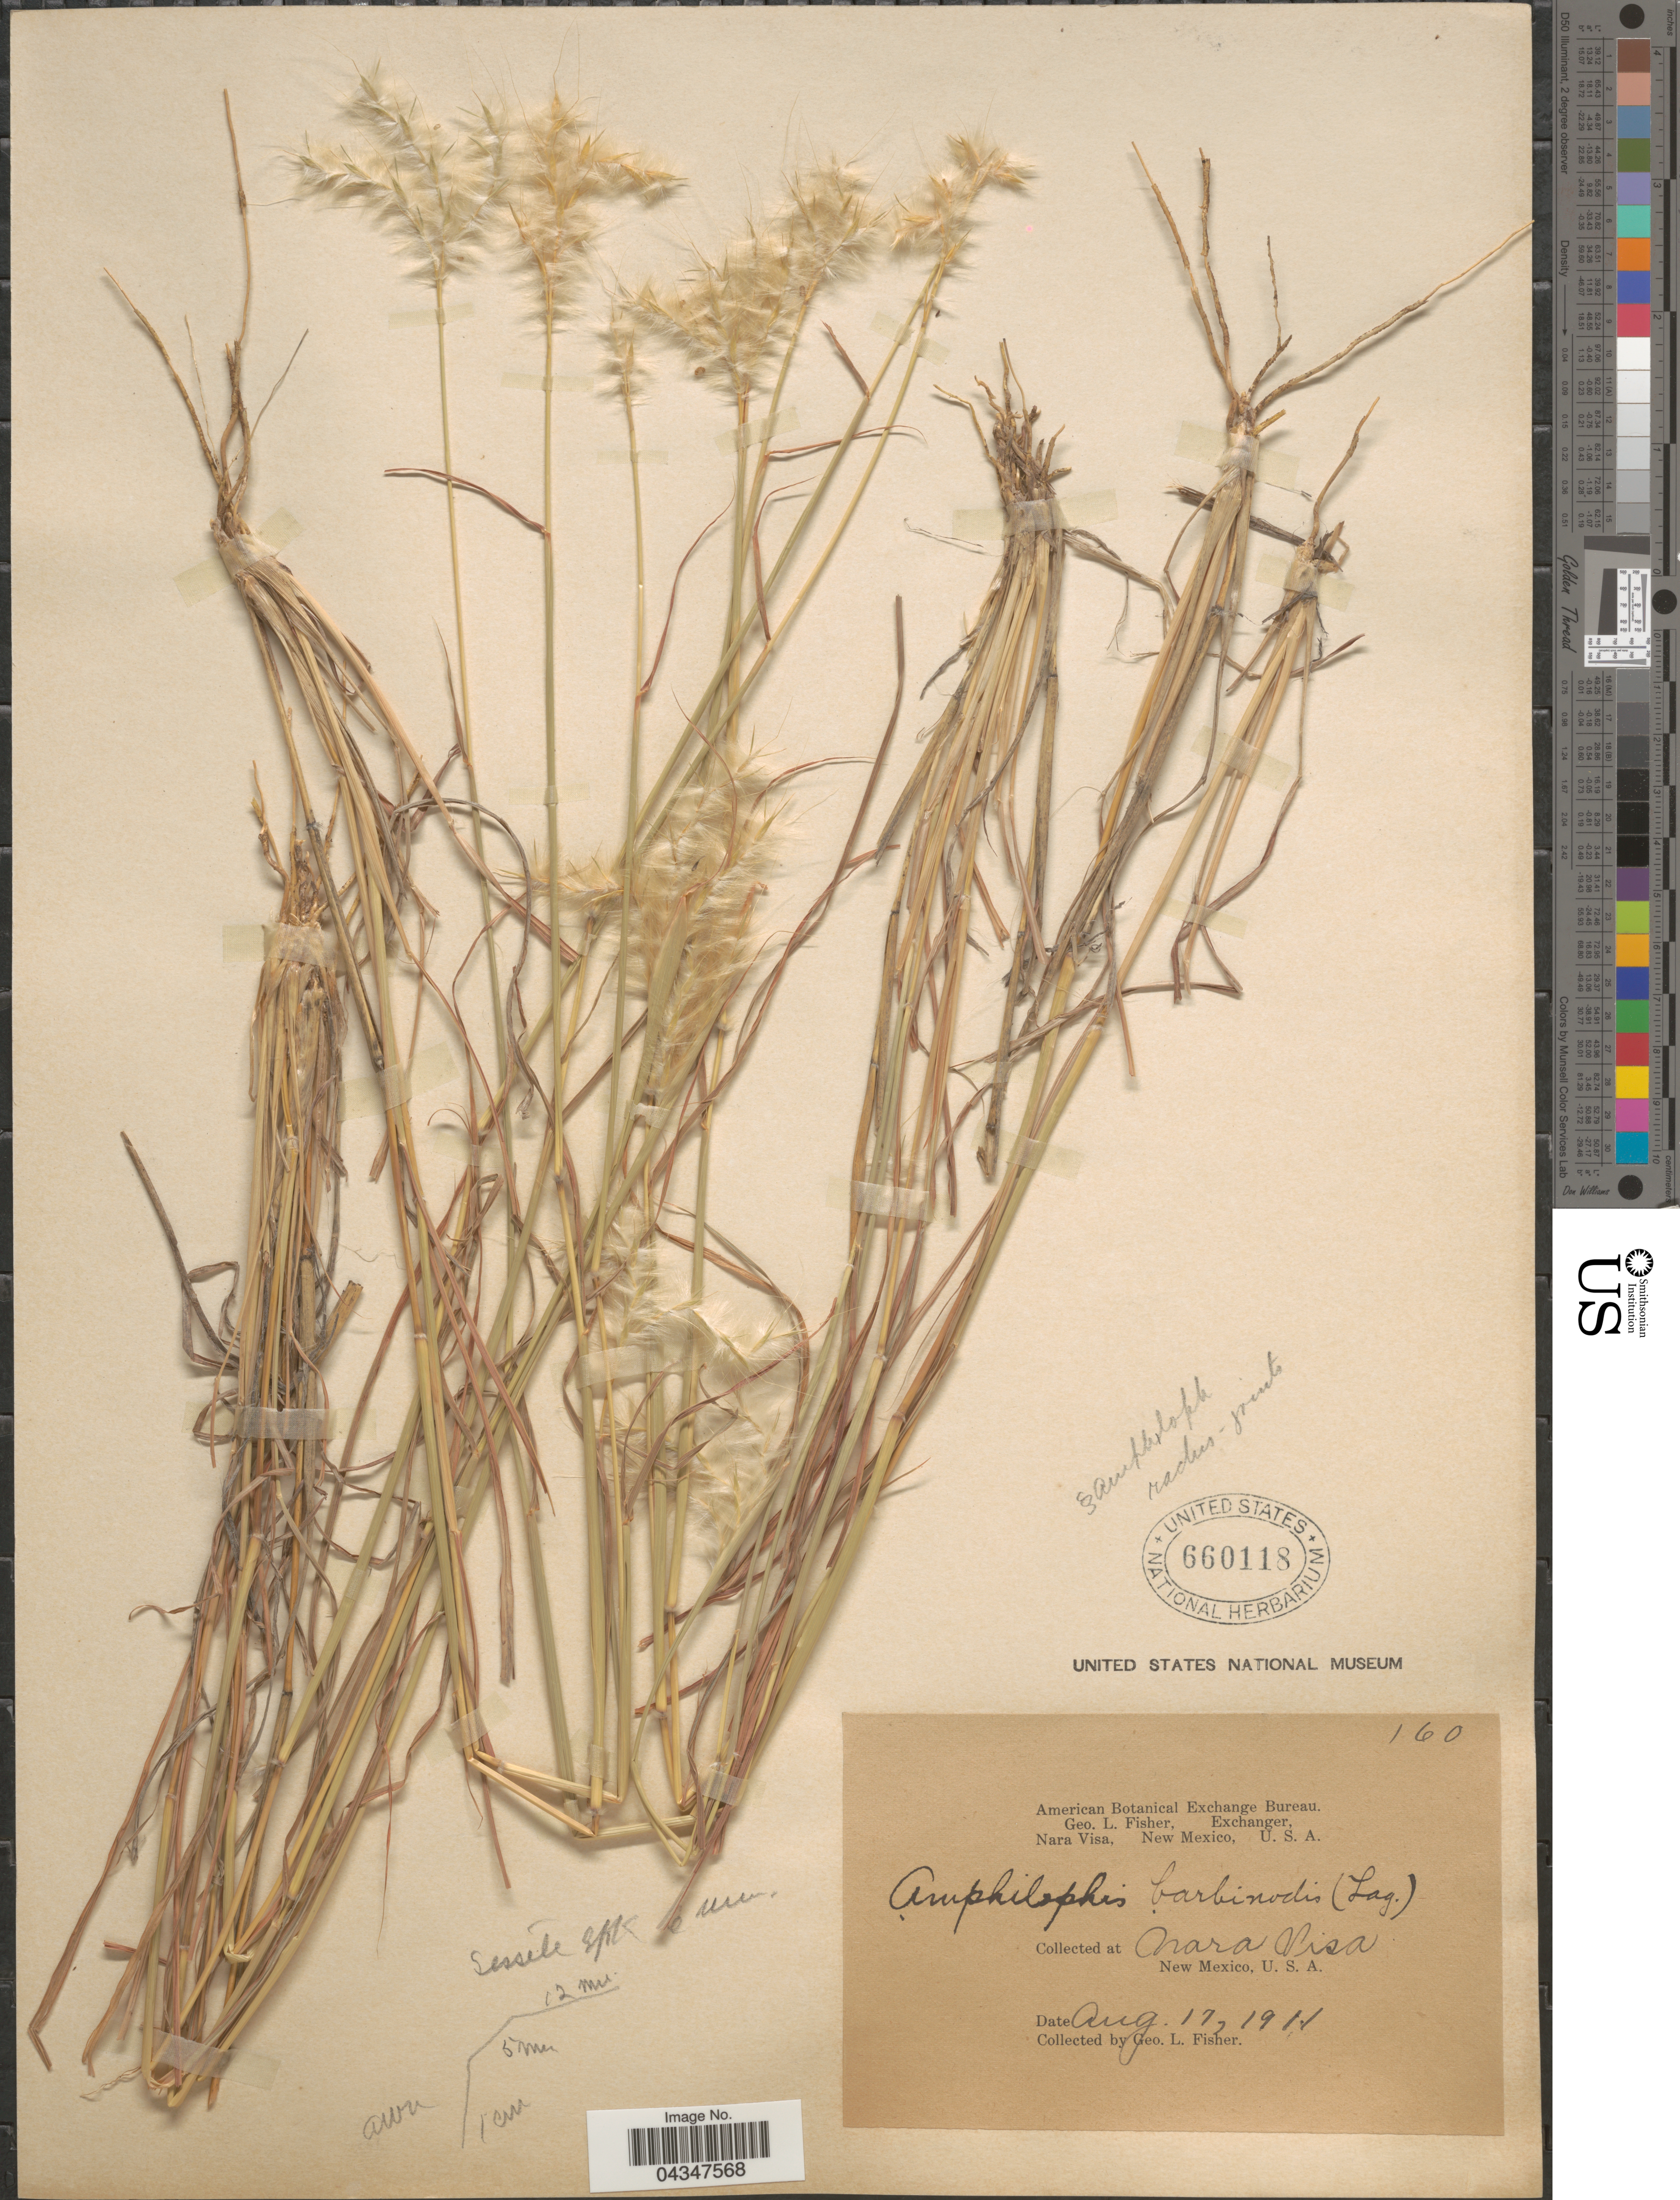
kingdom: Plantae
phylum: Tracheophyta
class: Liliopsida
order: Poales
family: Poaceae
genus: Bothriochloa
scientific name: Bothriochloa barbinodis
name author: (Lag.) Herter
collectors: G. L. Fisher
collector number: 160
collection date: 1911-08-17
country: United States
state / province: New Mexico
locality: At Nara Visa.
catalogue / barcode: US 660118